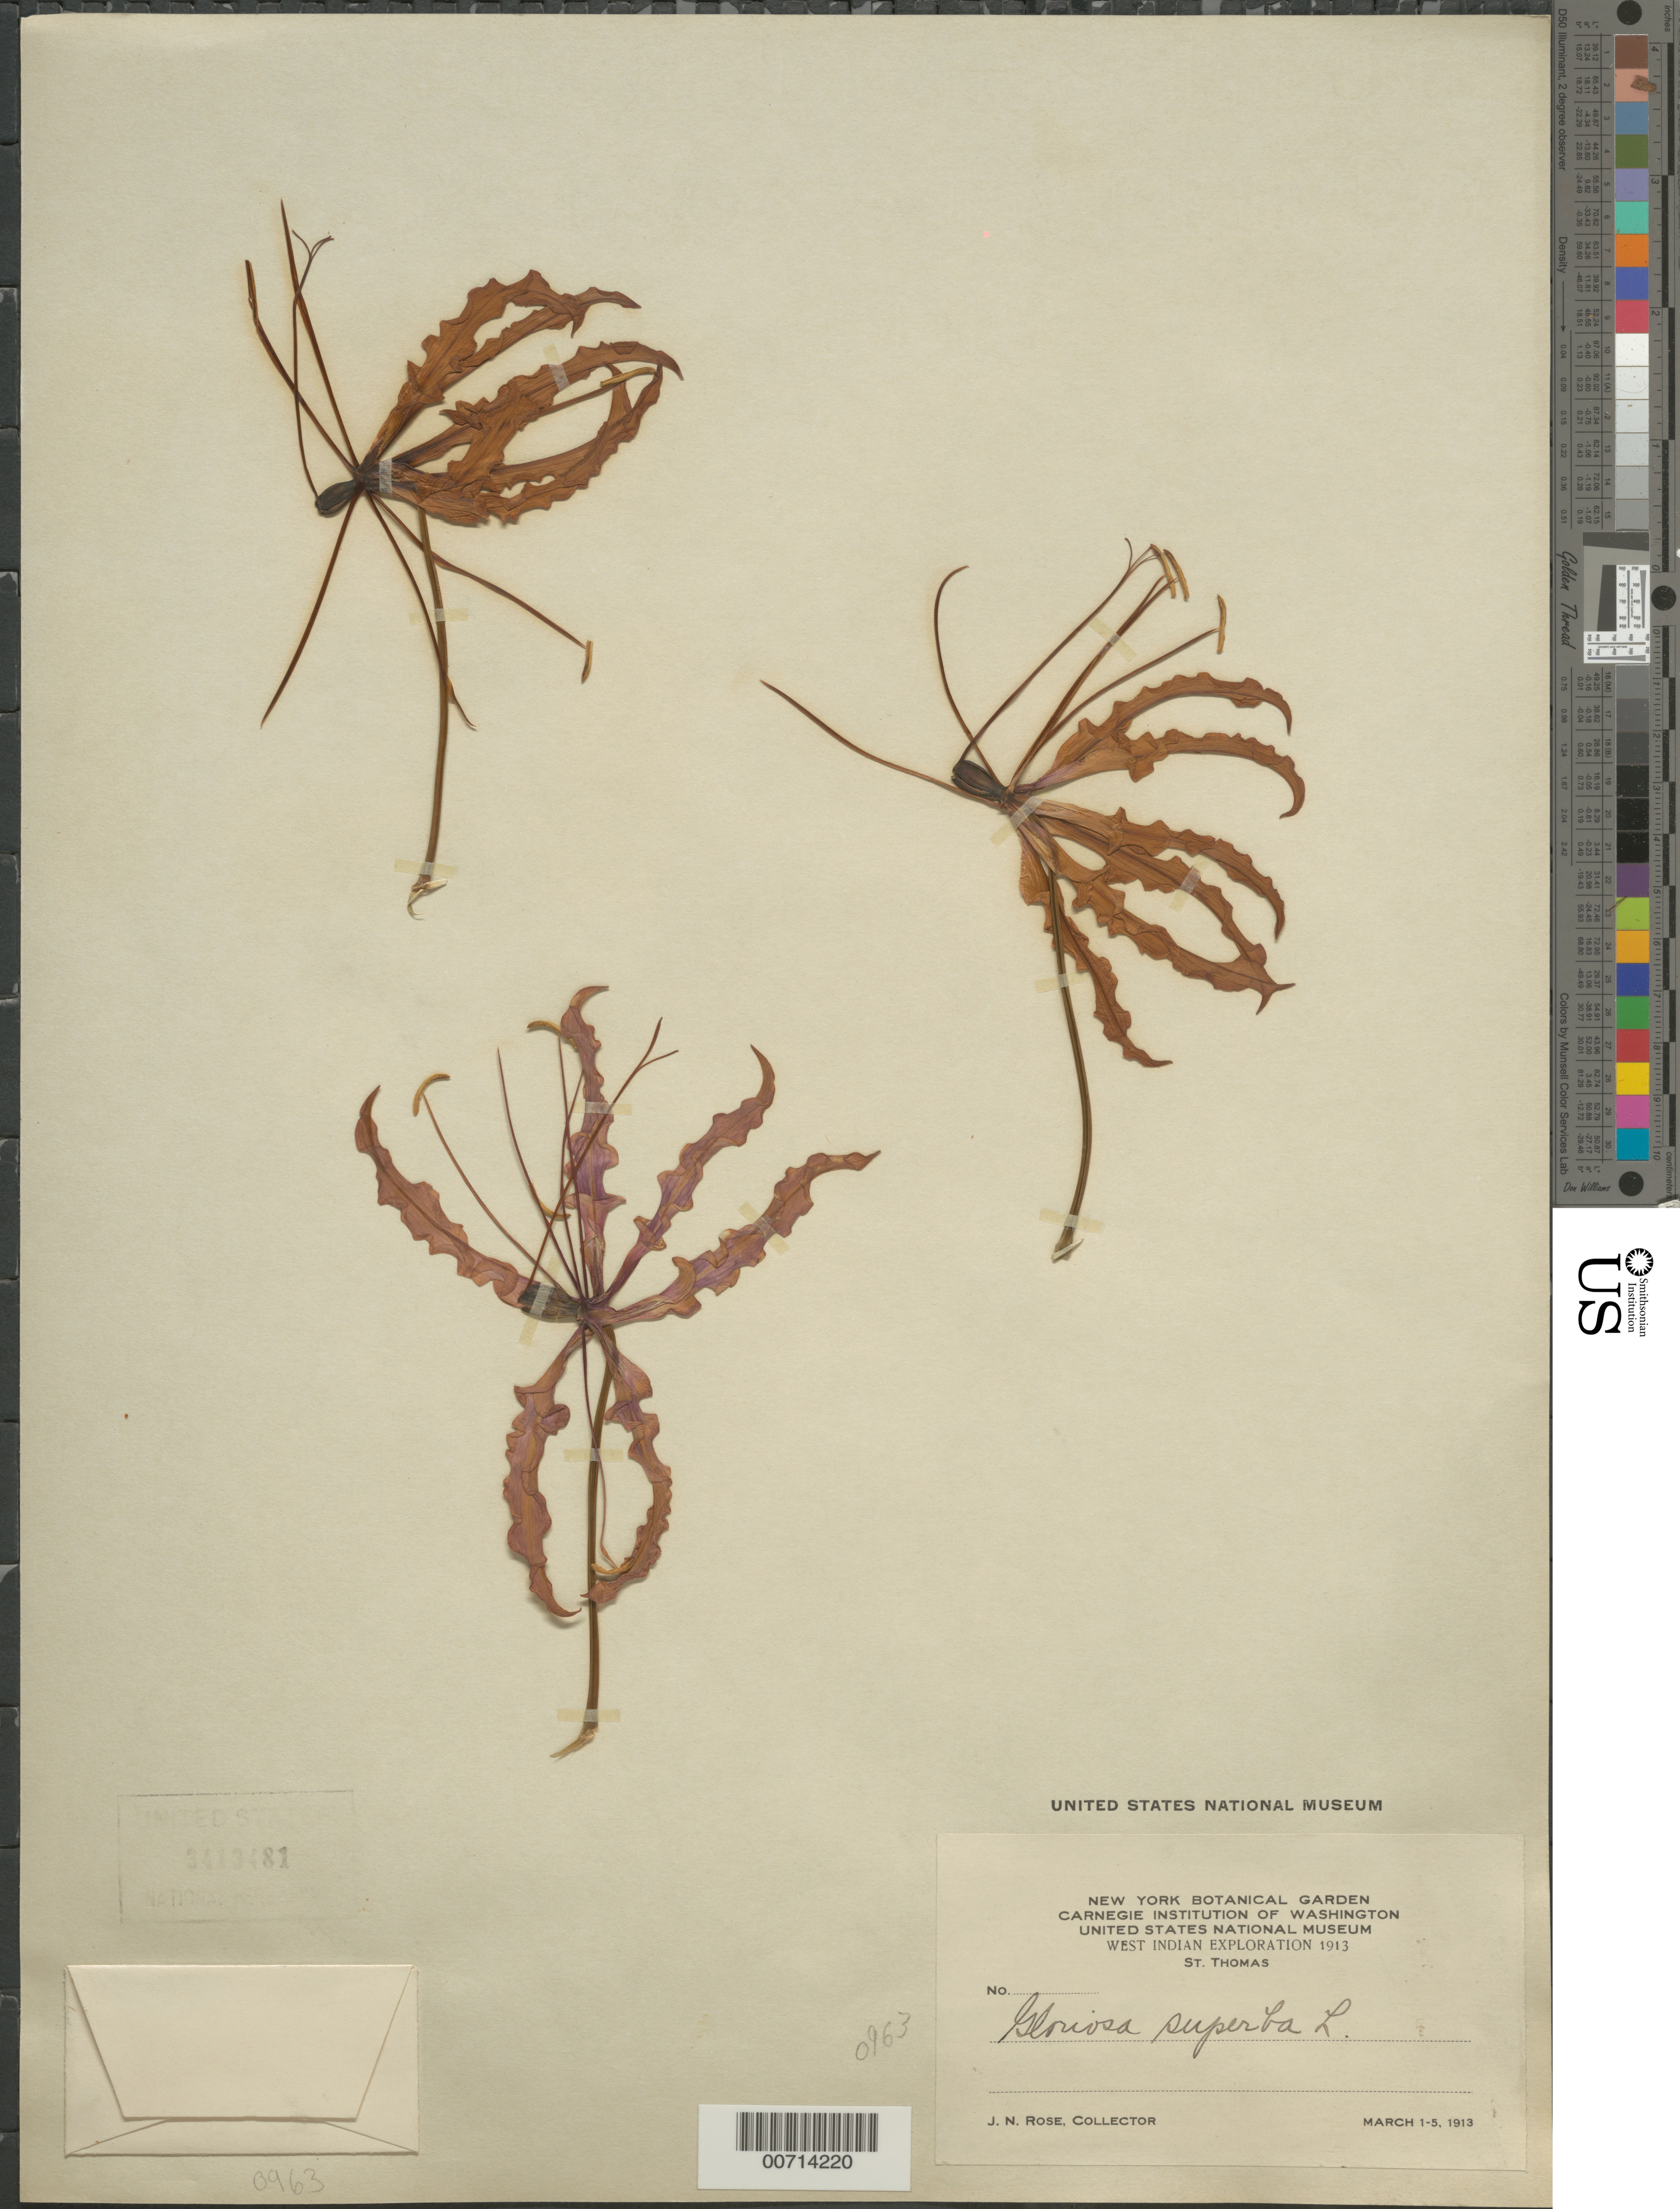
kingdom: Plantae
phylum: Tracheophyta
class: Liliopsida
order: Liliales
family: Colchicaceae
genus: Gloriosa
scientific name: Gloriosa superba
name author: L.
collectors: J. N. Rose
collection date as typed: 01 Mar 1913 to 05 Mar 1913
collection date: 1913-03-01/1913-03-05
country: U.S. Virgin Islands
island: St. Thomas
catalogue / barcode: US 3413481